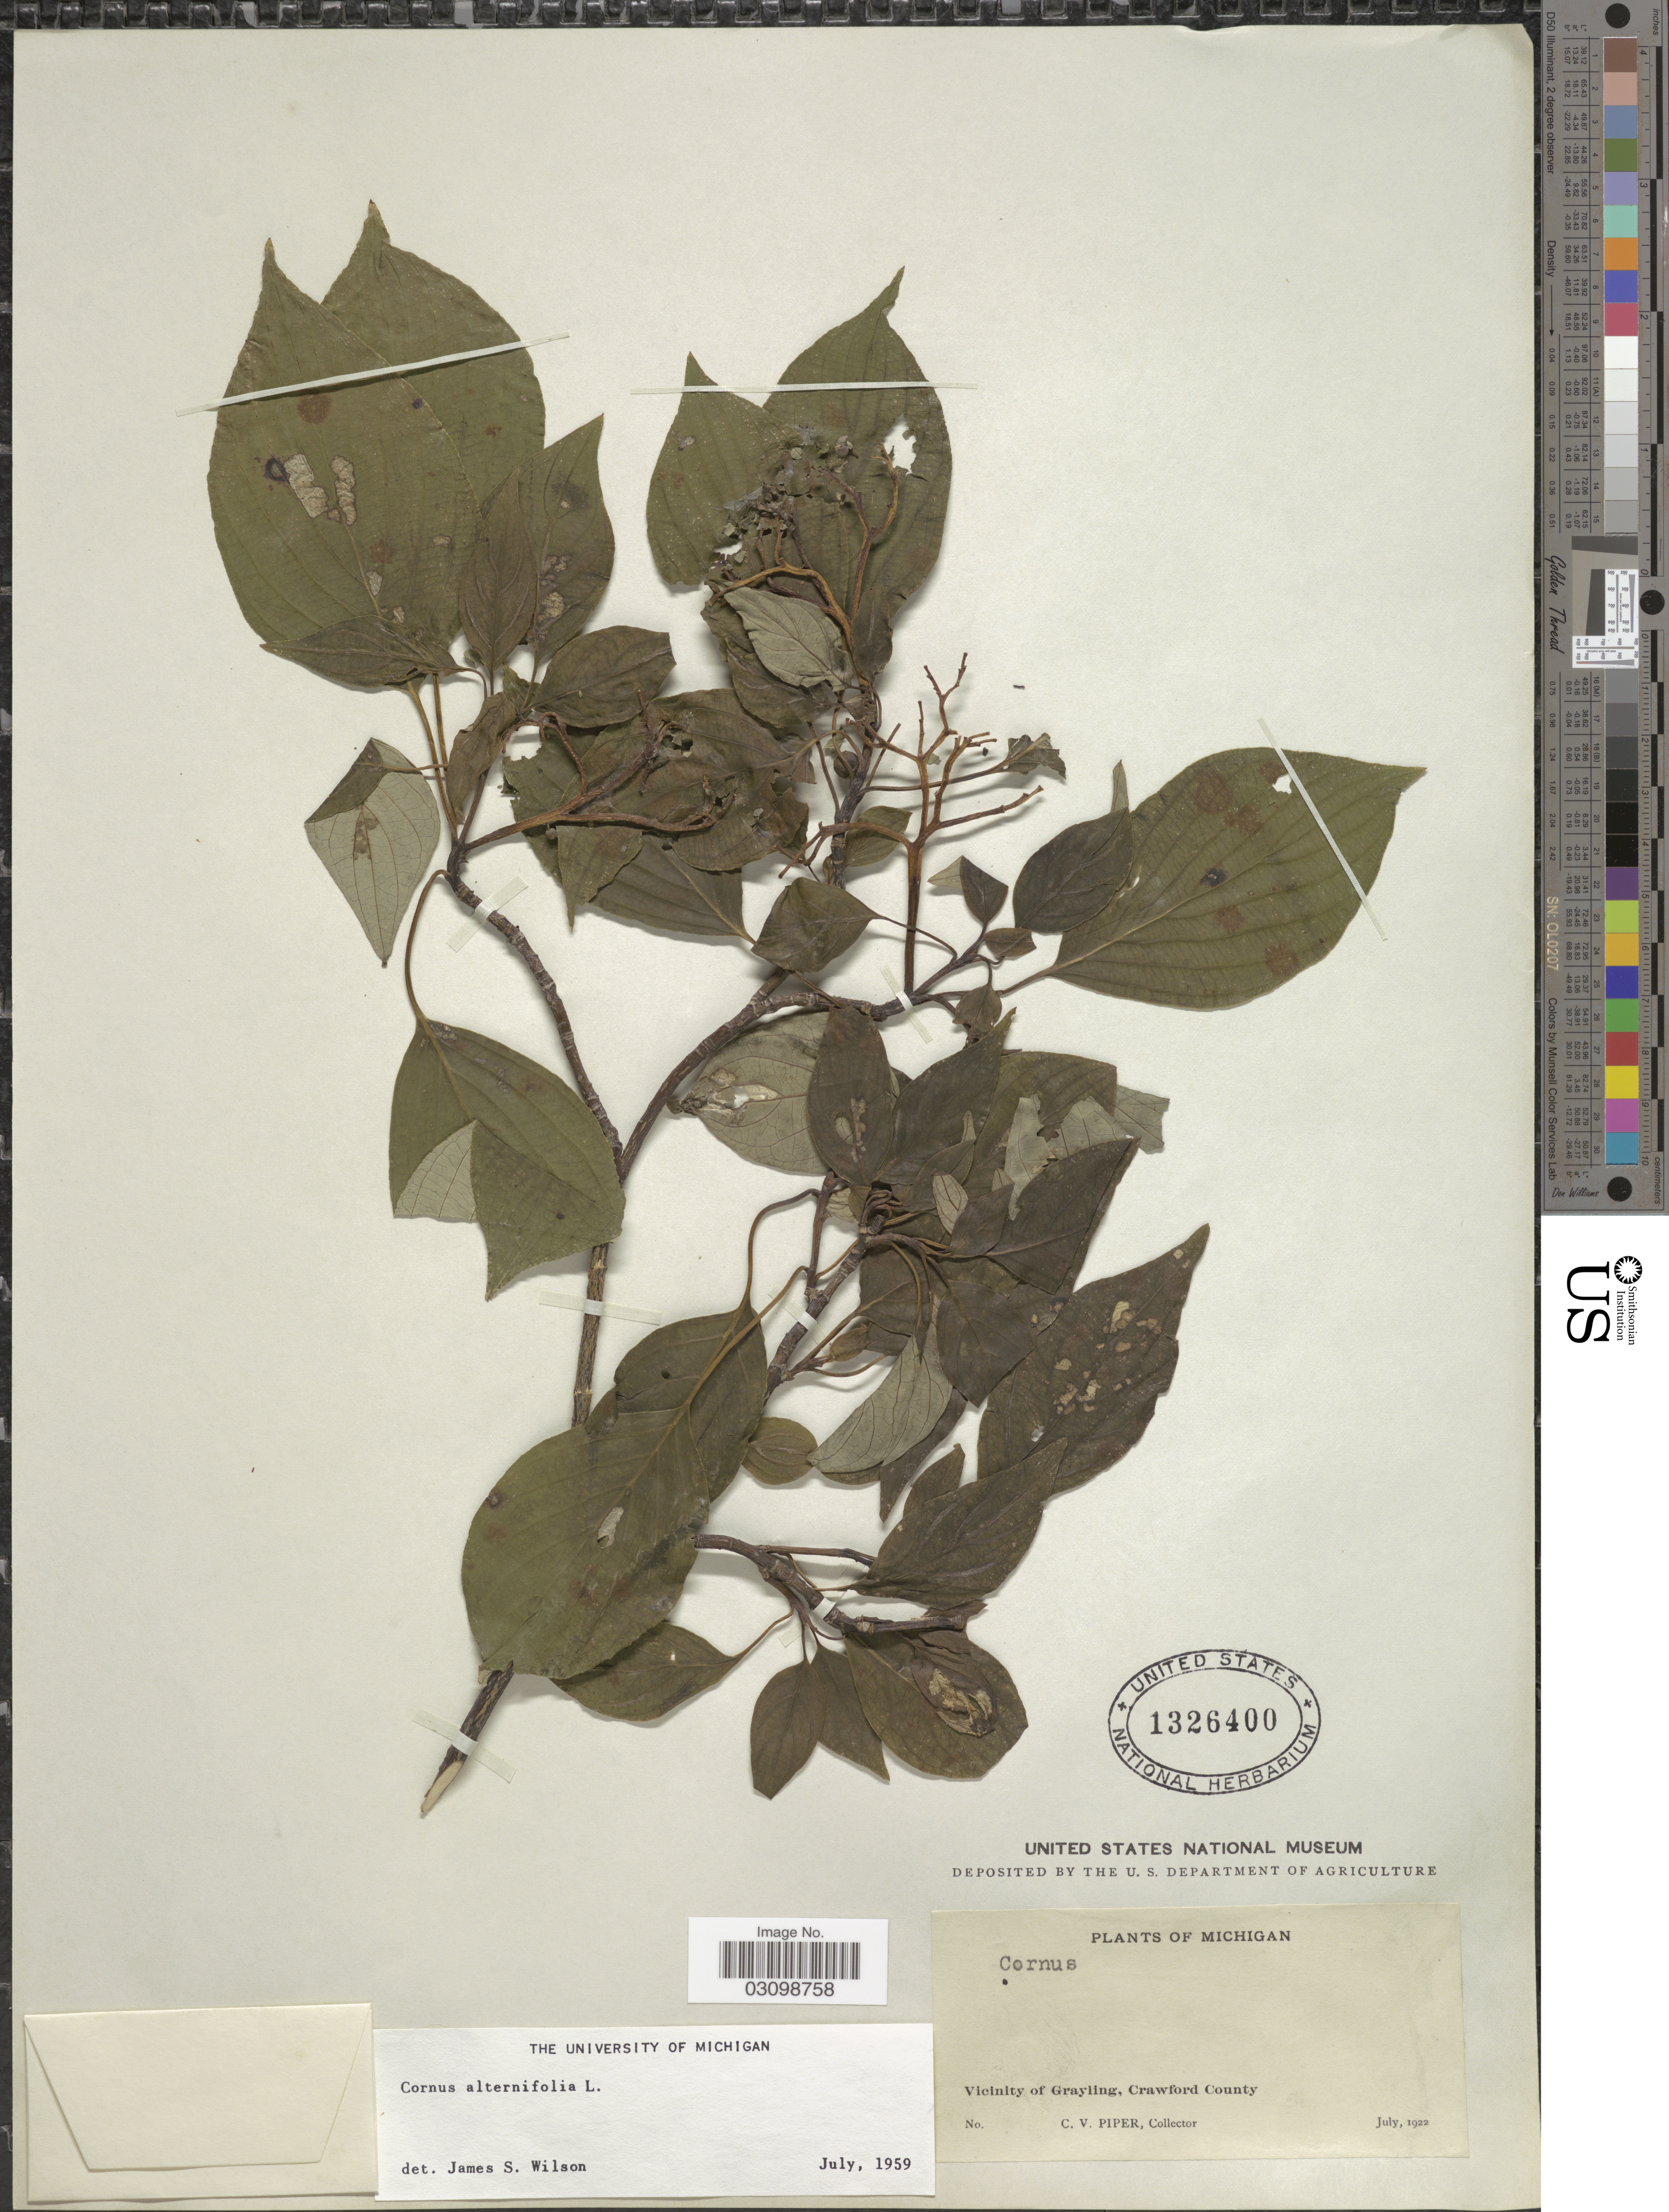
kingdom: Plantae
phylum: Tracheophyta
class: Magnoliopsida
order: Cornales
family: Cornaceae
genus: Cornus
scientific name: Cornus alternifolia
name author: L.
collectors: C. V. Piper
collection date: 1922-07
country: United States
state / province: Michigan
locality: Vicinity of Grayling, Crawford County.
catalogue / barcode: US 1326400